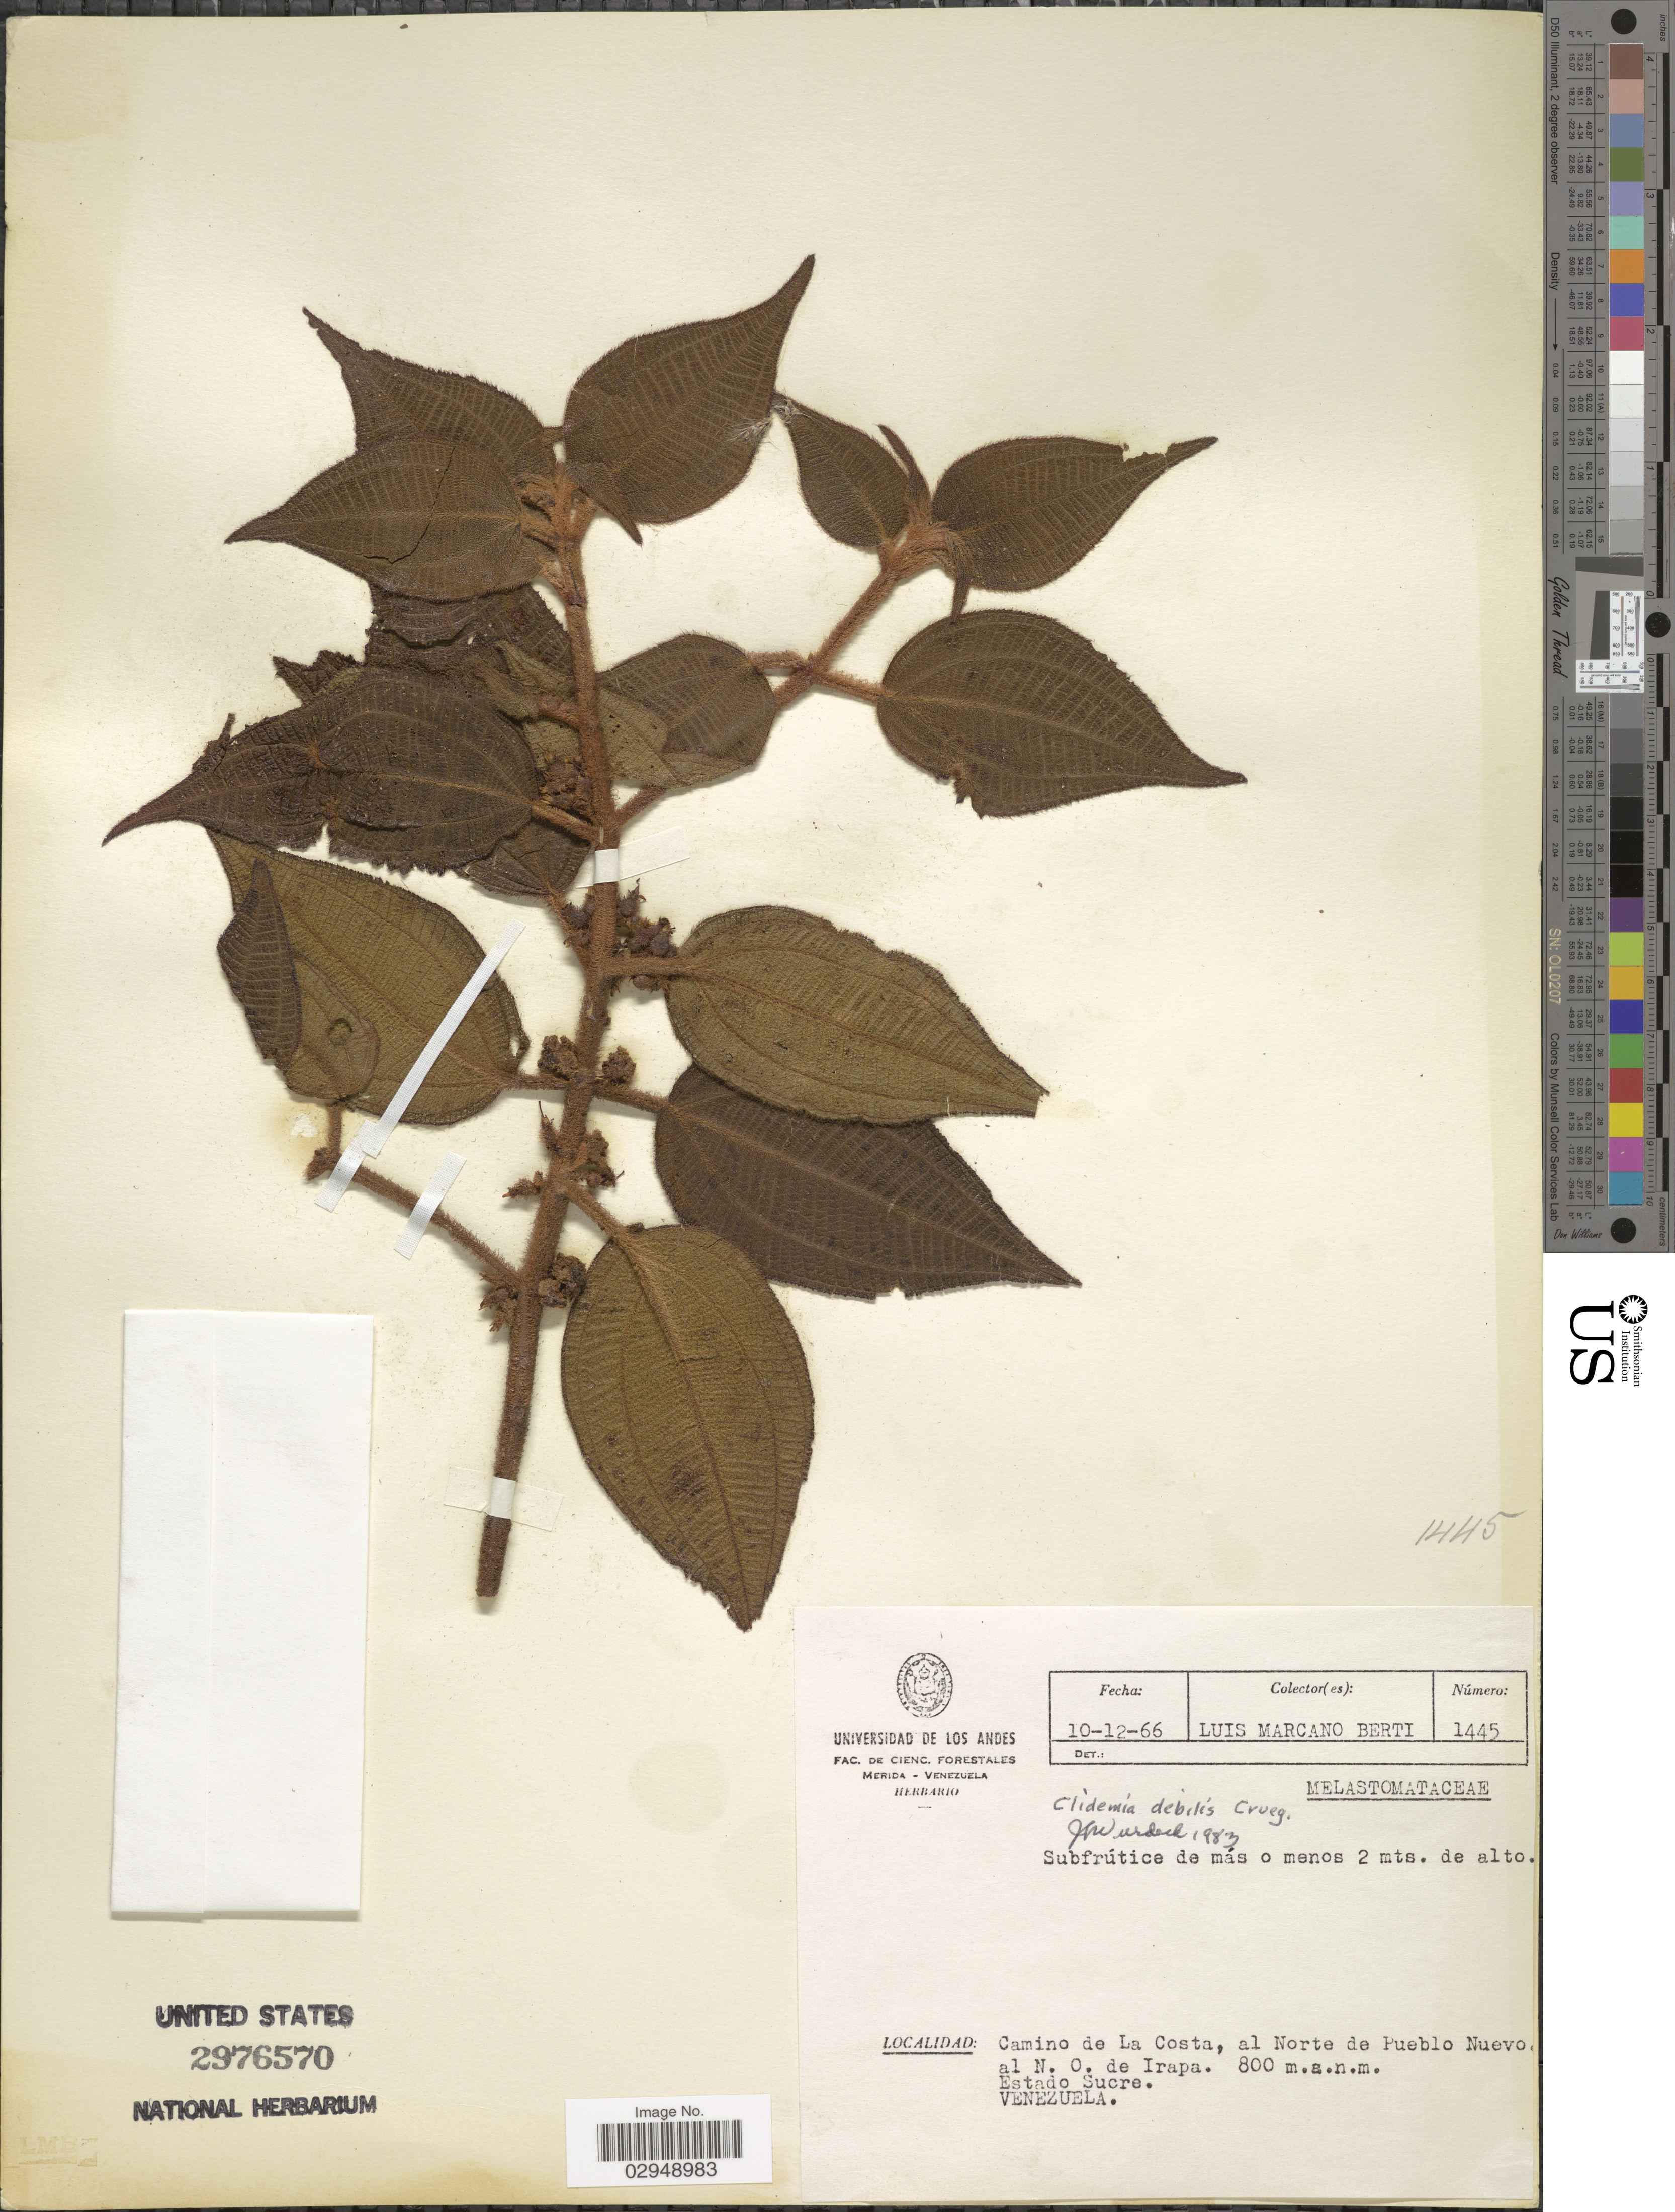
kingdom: Plantae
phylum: Tracheophyta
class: Magnoliopsida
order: Myrtales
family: Melastomataceae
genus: Clidemia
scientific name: Clidemia debilis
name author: Crueg.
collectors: L. Marcano-Berti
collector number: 1445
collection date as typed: Transcribed d/m/y: 10/12/66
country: Venezuela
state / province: Sucre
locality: Camino de La Costa, al Norte de Pueblo Nuevo al N.O. de Irapa.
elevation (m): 800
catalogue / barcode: US 2976570